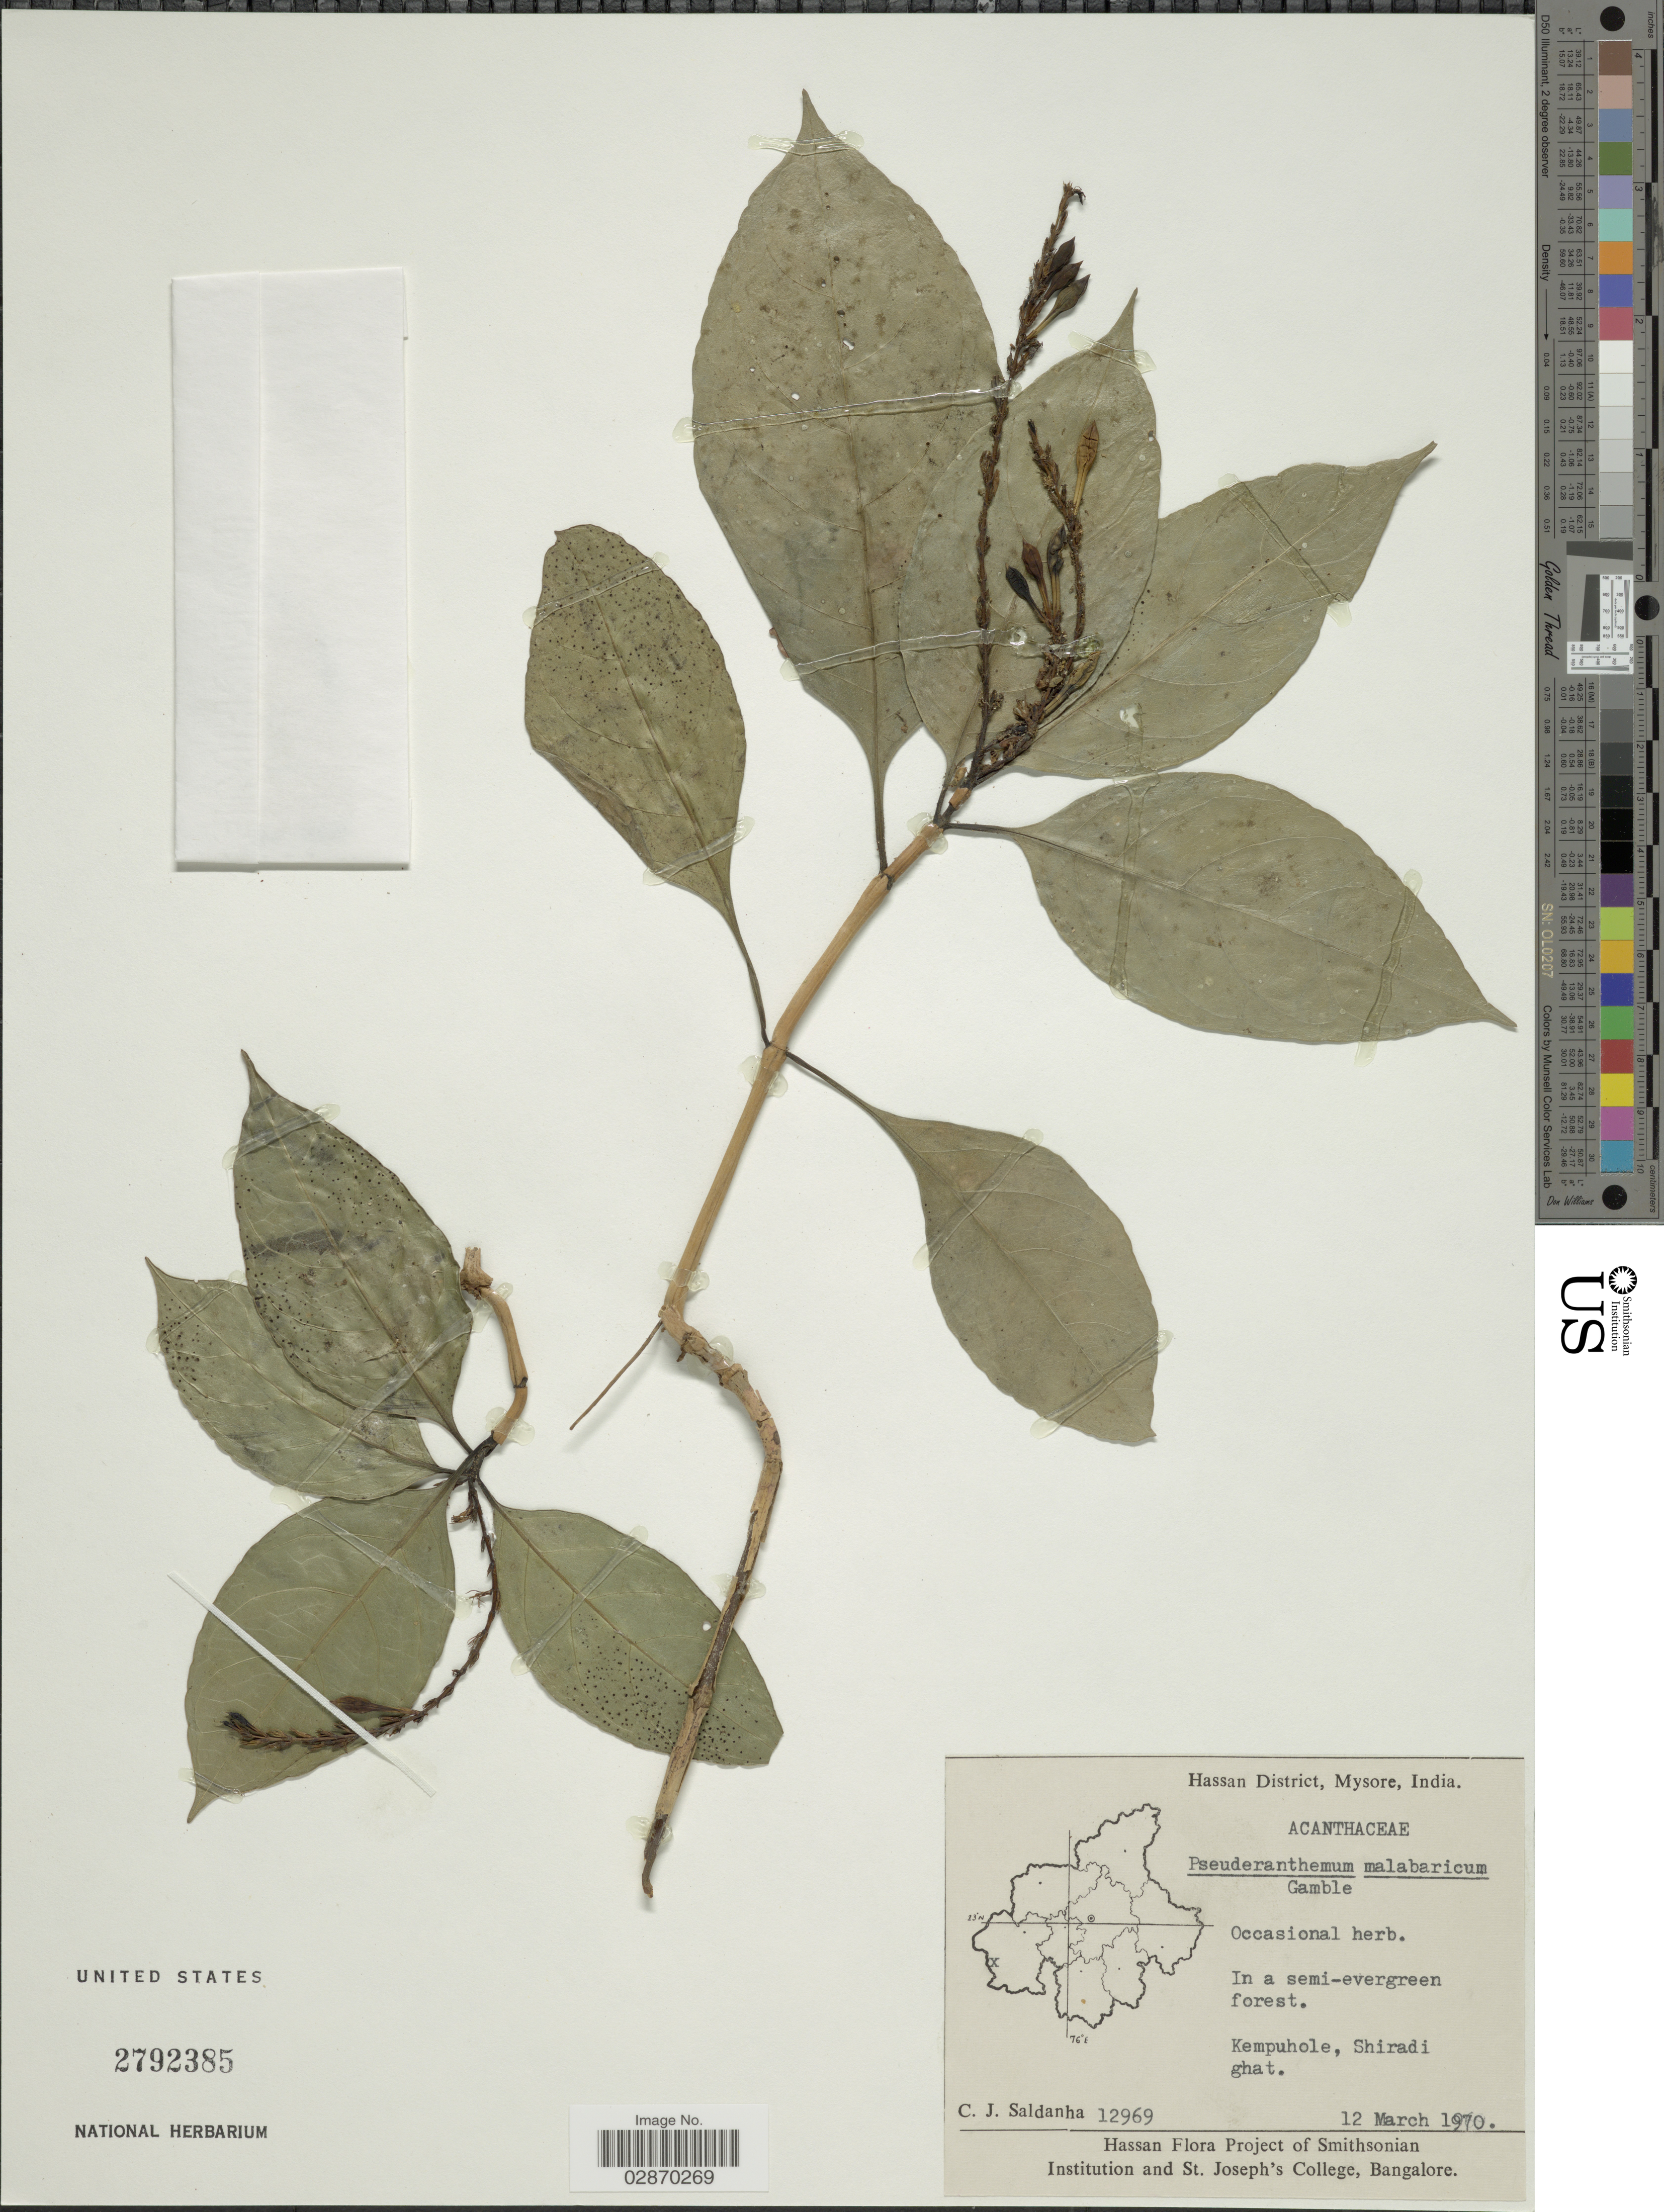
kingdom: Plantae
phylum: Tracheophyta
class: Magnoliopsida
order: Lamiales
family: Acanthaceae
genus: Pseuderanthemum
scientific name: Pseuderanthemum malabaricum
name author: Gamble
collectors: C. J. Saldanha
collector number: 12969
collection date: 1970-03-12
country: India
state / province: Karnataka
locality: Hassan District, Mysore. Kempuhole, Shiradi ghat.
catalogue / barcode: US 2792385